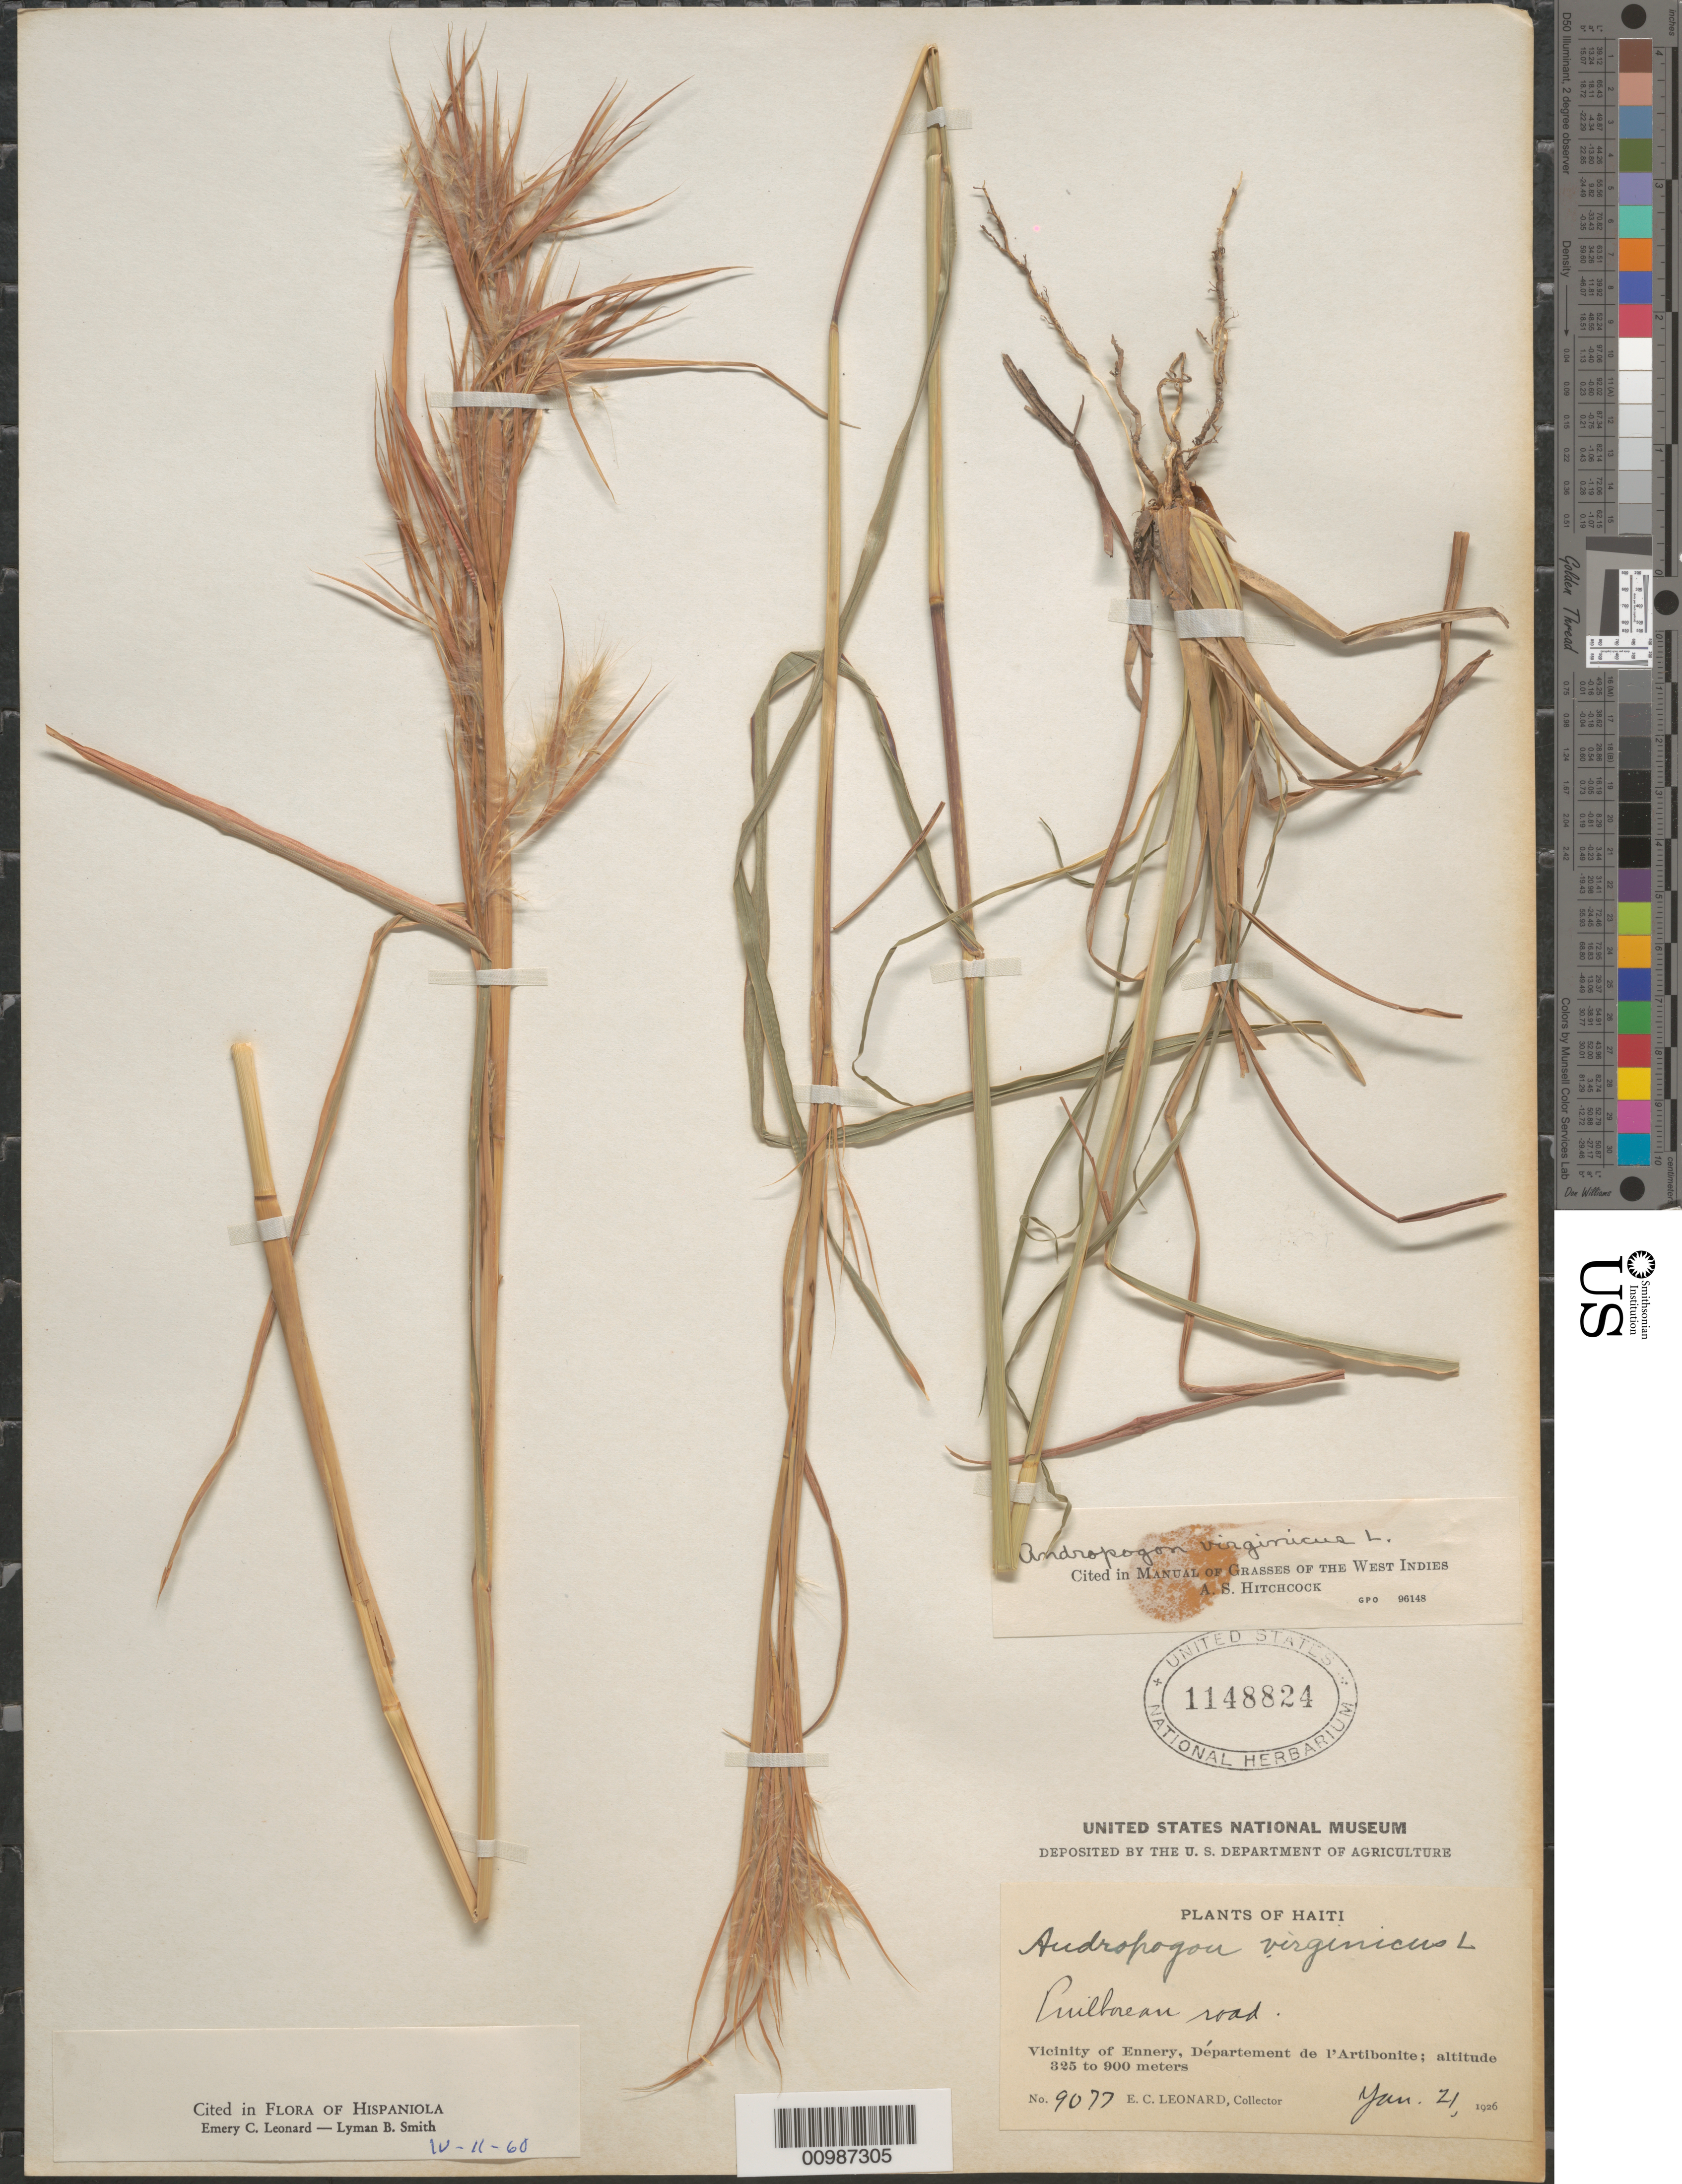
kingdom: Plantae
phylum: Tracheophyta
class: Liliopsida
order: Poales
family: Poaceae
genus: Andropogon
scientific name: Andropogon virginicus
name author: L.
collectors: E. C. Leonard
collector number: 9077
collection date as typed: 21 Jan 1926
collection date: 1926-01-21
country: Haiti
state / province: Artibonite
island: Hispaniola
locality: Vicinity of Ennery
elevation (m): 325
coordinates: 0 N, 0 E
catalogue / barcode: US 1148824